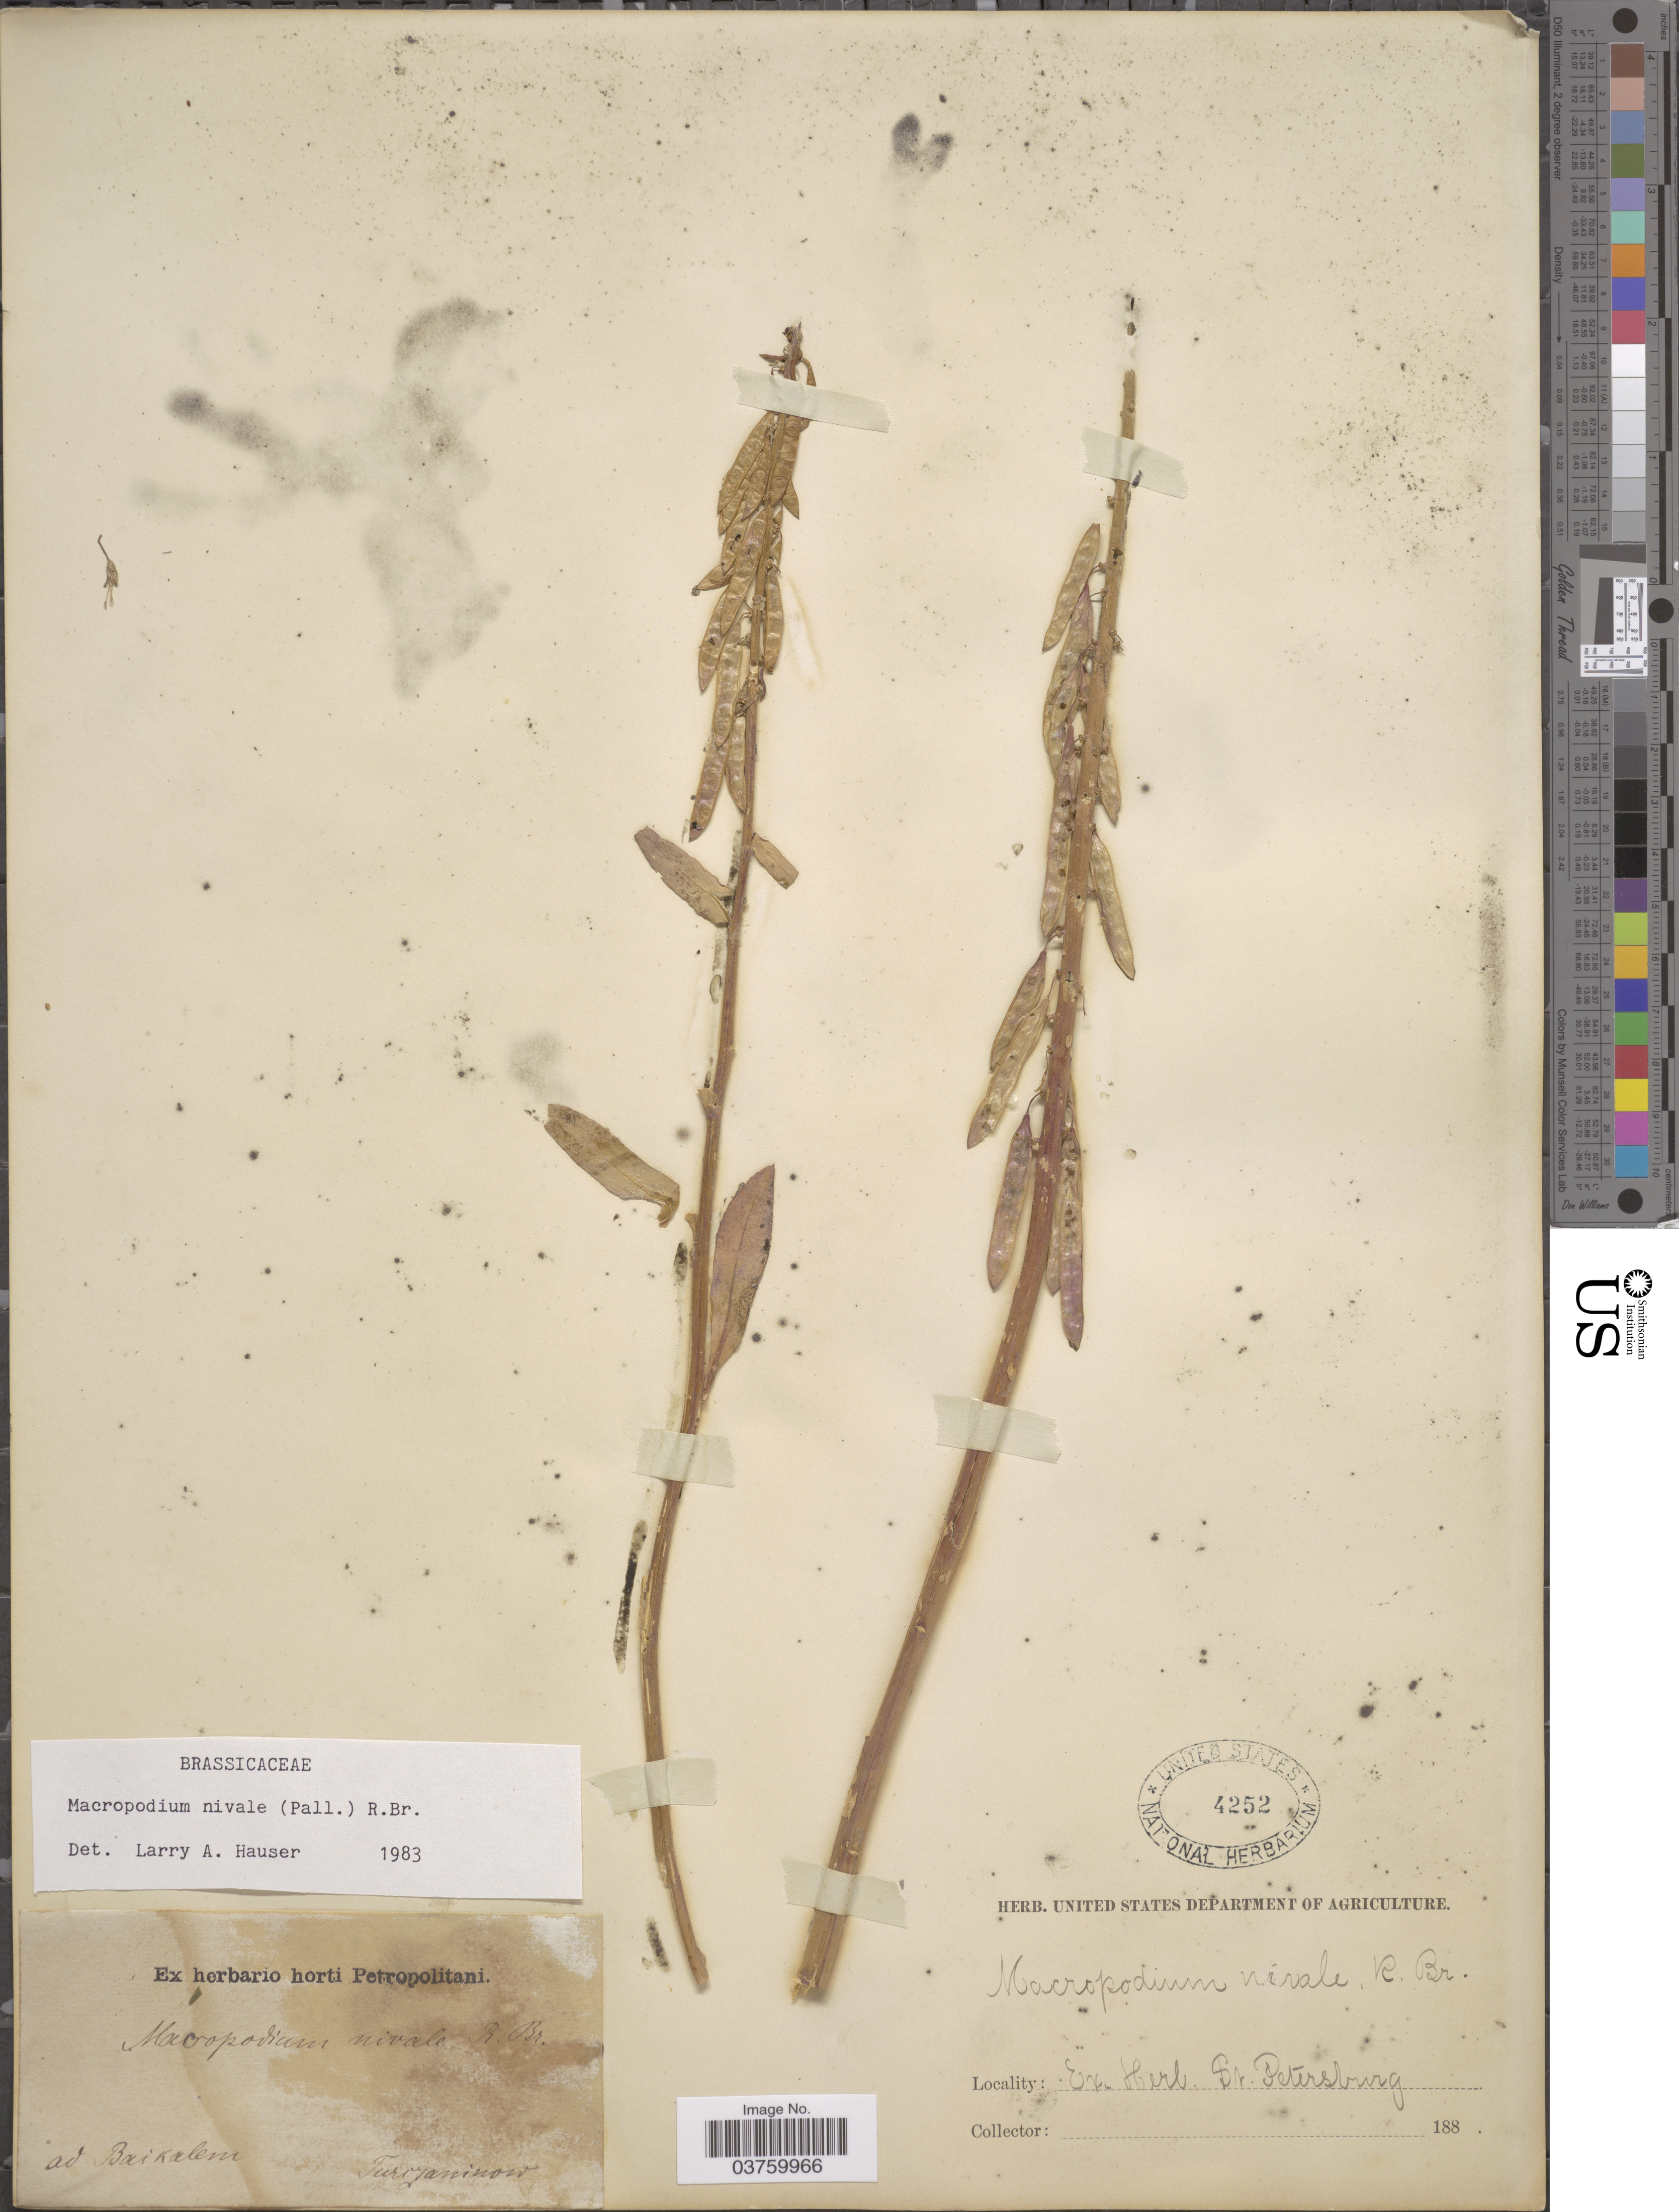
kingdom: Plantae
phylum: Tracheophyta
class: Magnoliopsida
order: Brassicales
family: Brassicaceae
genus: Macropodium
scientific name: Macropodium nivale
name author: (Pall.) W.T. Aiton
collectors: Turczaninow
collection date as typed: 188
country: Russian Federation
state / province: St. Petersburg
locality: Ad Baikalem.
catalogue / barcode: US 4252